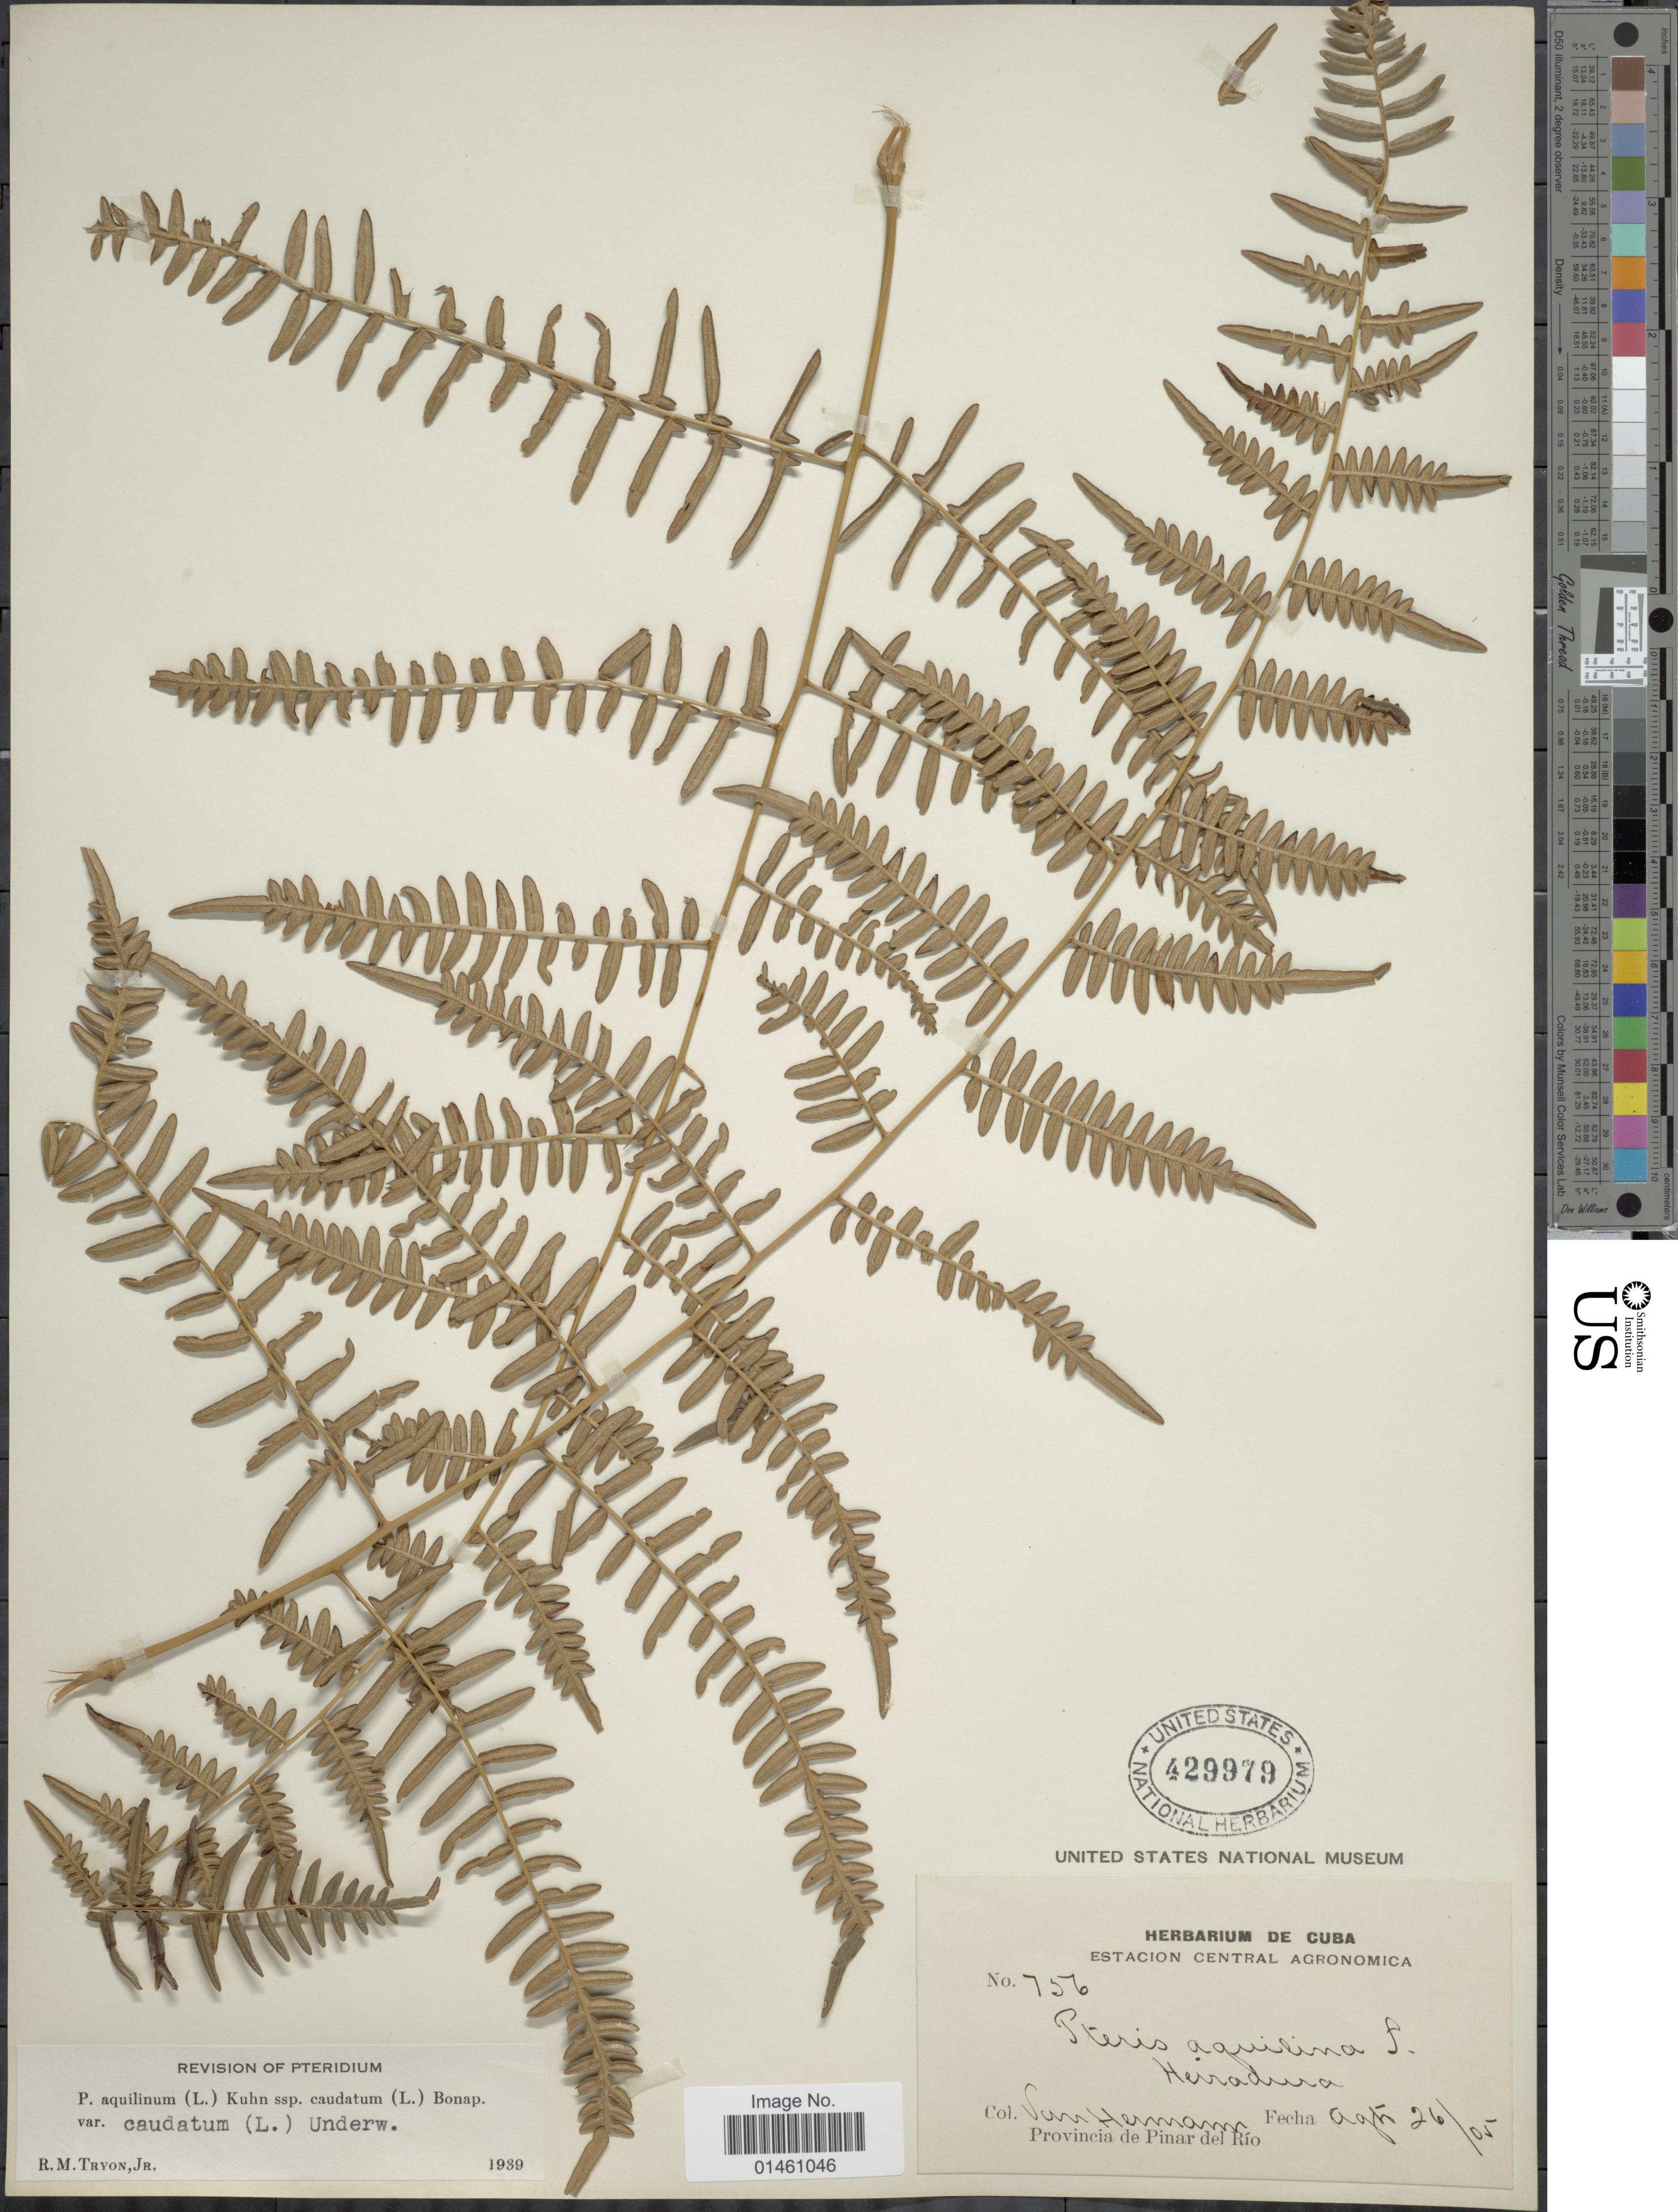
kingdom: Plantae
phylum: Tracheophyta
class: Polypodiopsida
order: Polypodiales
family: Dennstaedtiaceae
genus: Pteridium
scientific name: Pteridium caudatum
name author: (L.) Maxon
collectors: Van Hermann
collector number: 756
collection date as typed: Transcribed d/m/y: 26/4/5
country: Cuba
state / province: Pinar del Río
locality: Herradura.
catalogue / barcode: US 429979